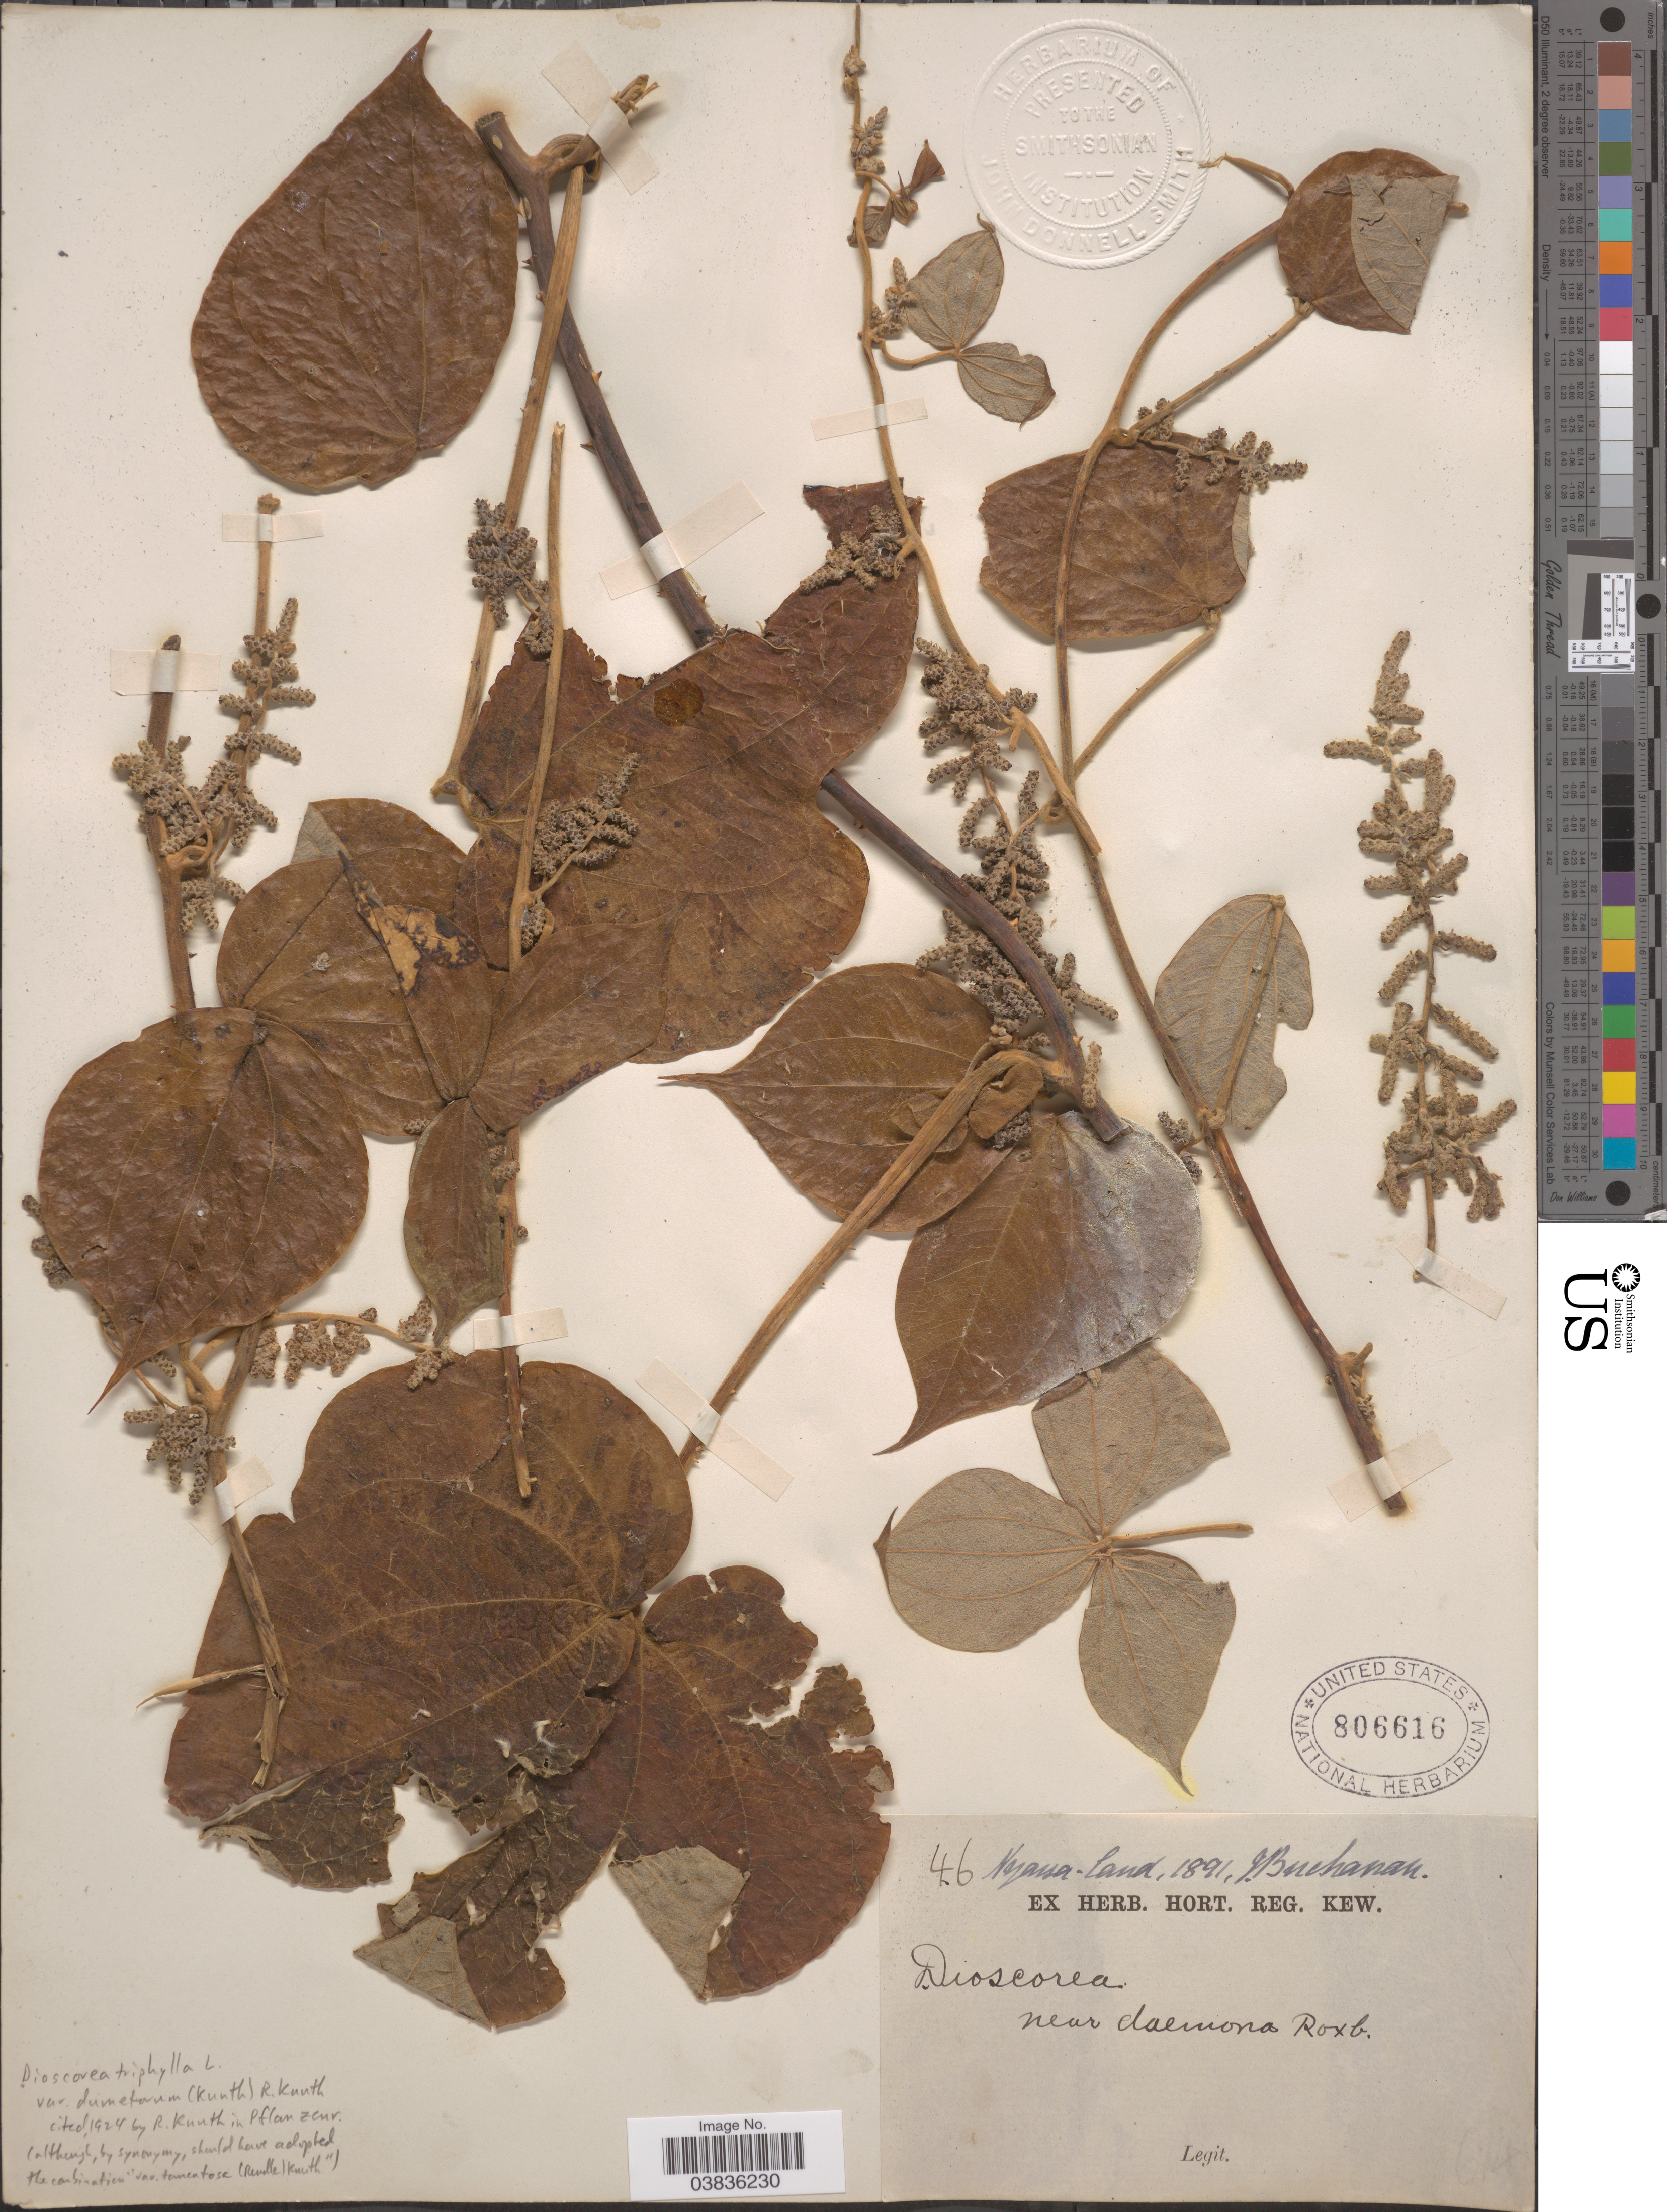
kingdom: Plantae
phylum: Tracheophyta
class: Liliopsida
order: Dioscoreales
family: Dioscoreaceae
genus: Dioscorea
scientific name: Dioscorea dumetorum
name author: (Kunth) Pax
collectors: J. Buchanan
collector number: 46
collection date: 1891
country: Malawi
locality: Nyassa-land.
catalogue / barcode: US 806616